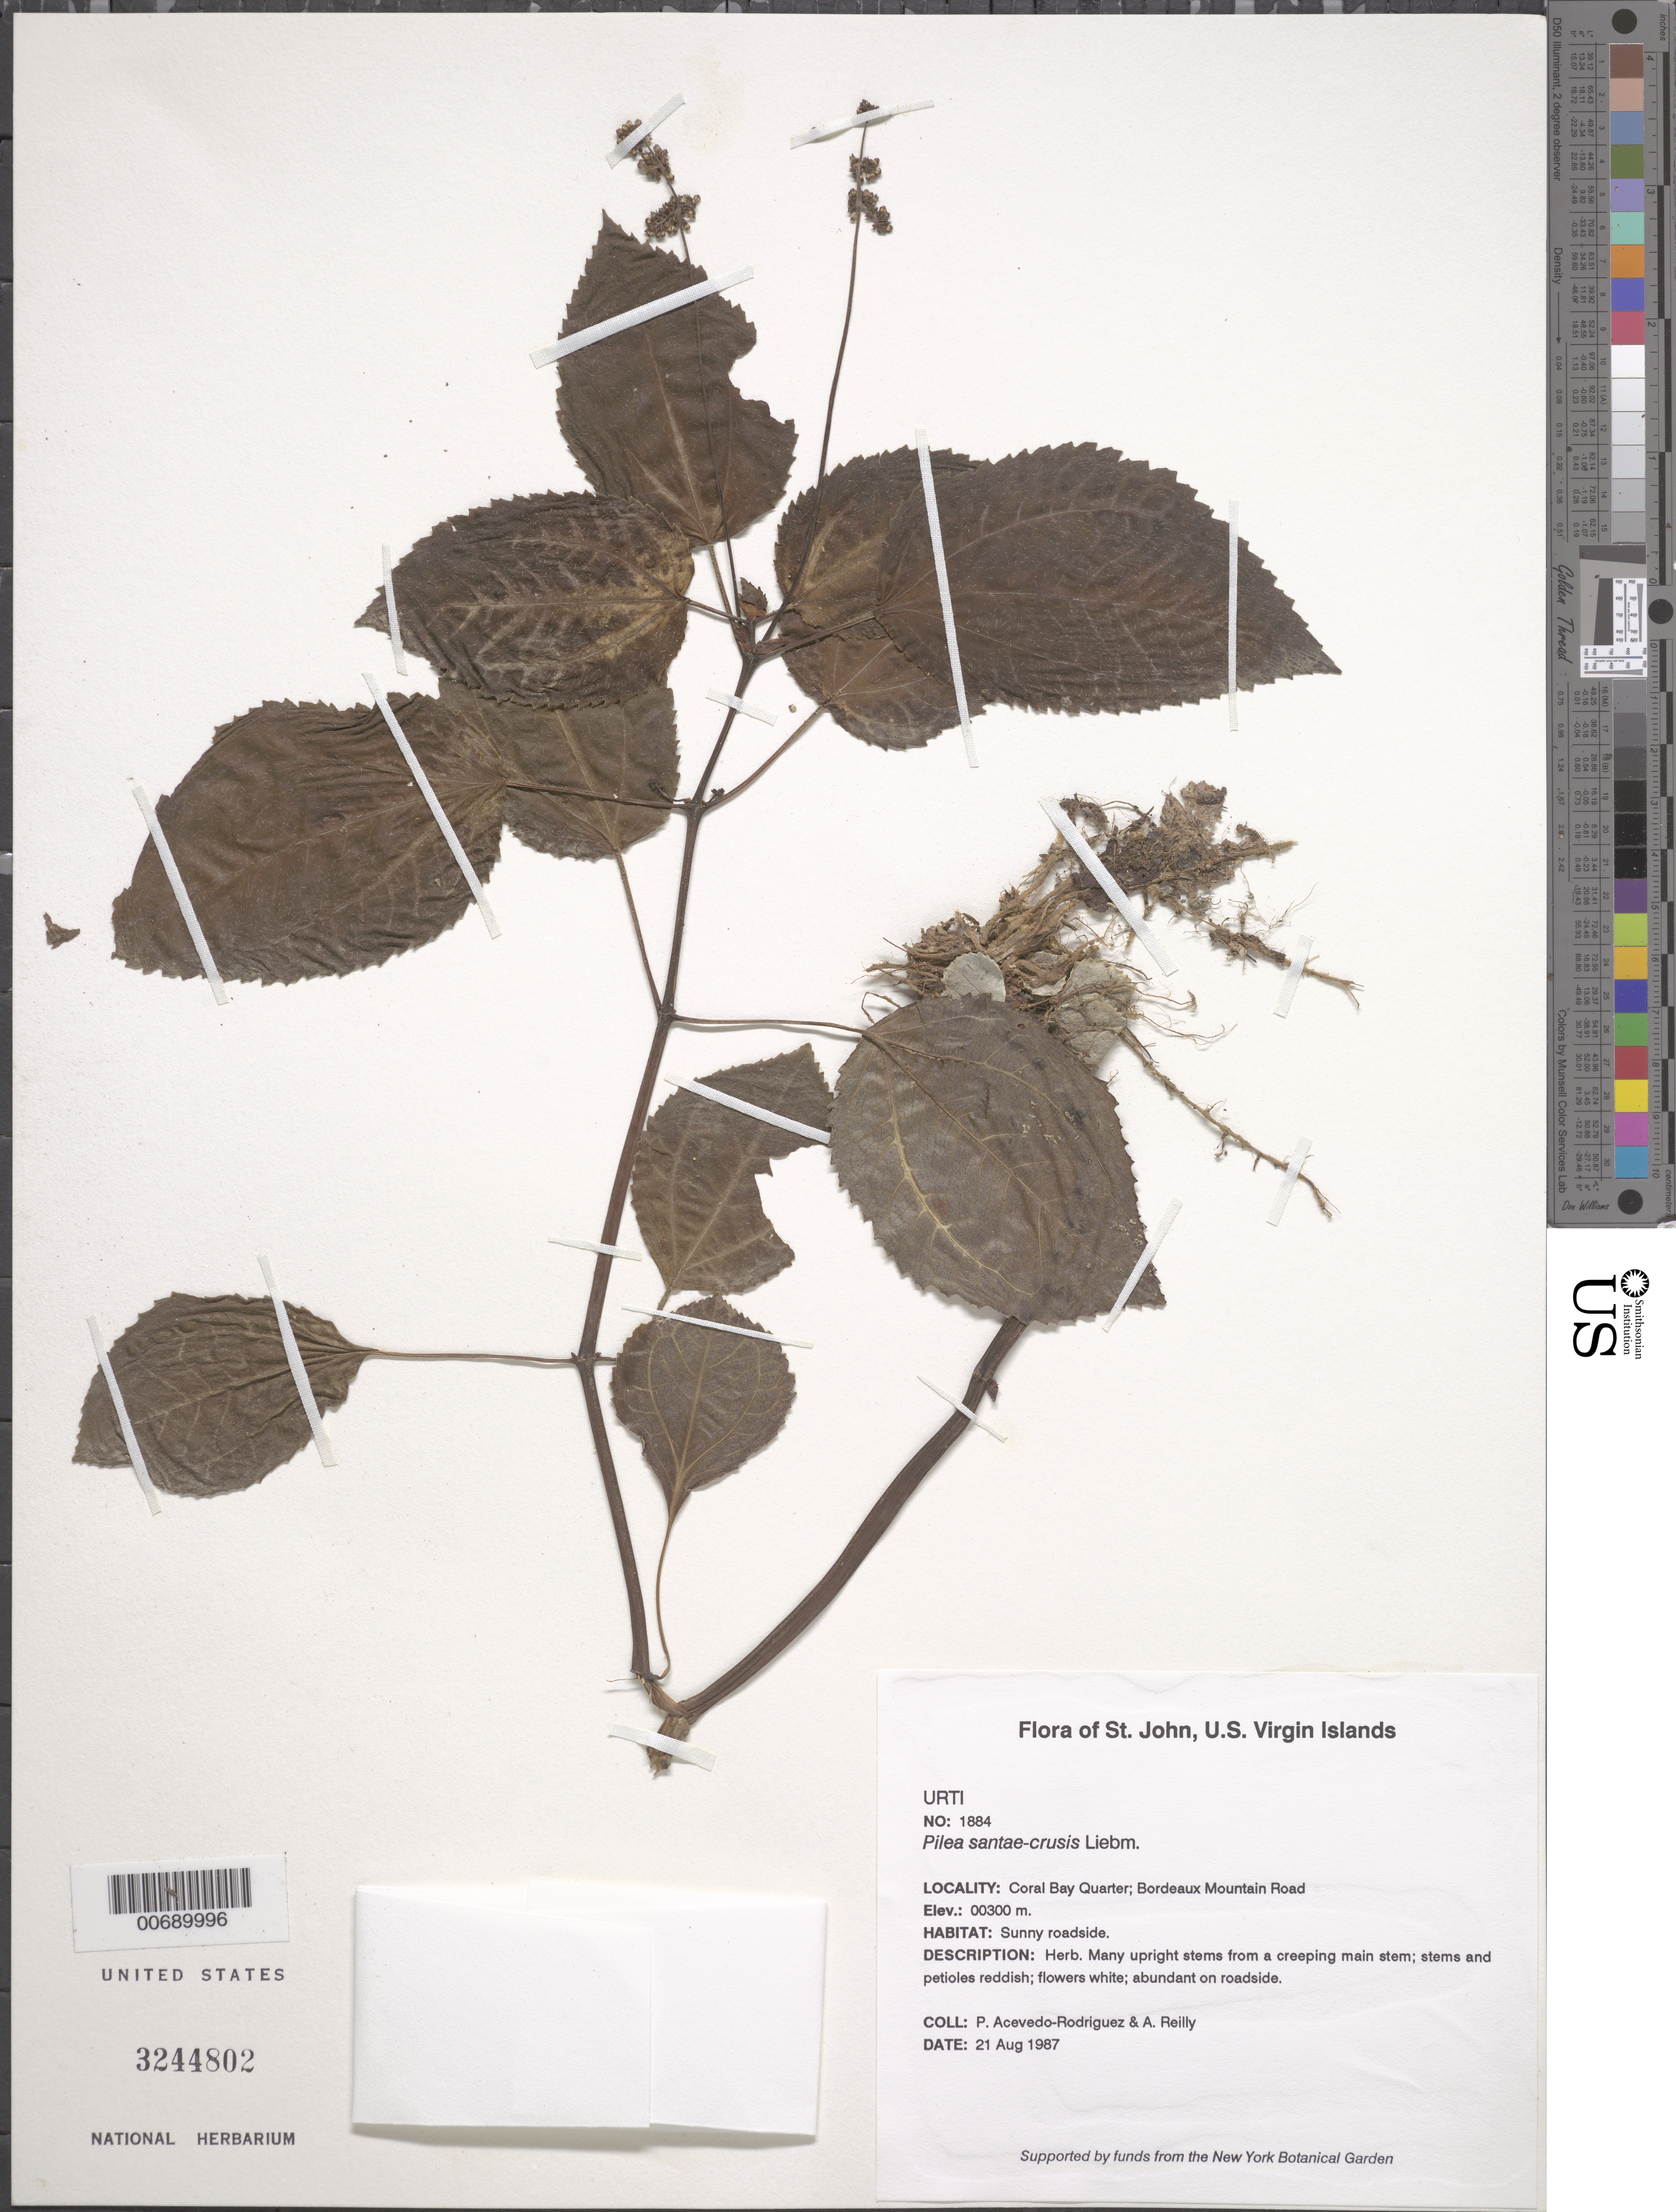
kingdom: Plantae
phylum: Tracheophyta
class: Magnoliopsida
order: Rosales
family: Urticaceae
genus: Pilea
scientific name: Pilea sanctae-crucis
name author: Liebm.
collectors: P. Acevedo-Rodr. & A. Reilly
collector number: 1884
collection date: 1987-08-21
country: U.S. Virgin Islands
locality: St. John. Coral Bay Quarter; Bordeaux Mountain Road.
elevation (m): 300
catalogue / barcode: US 3244802